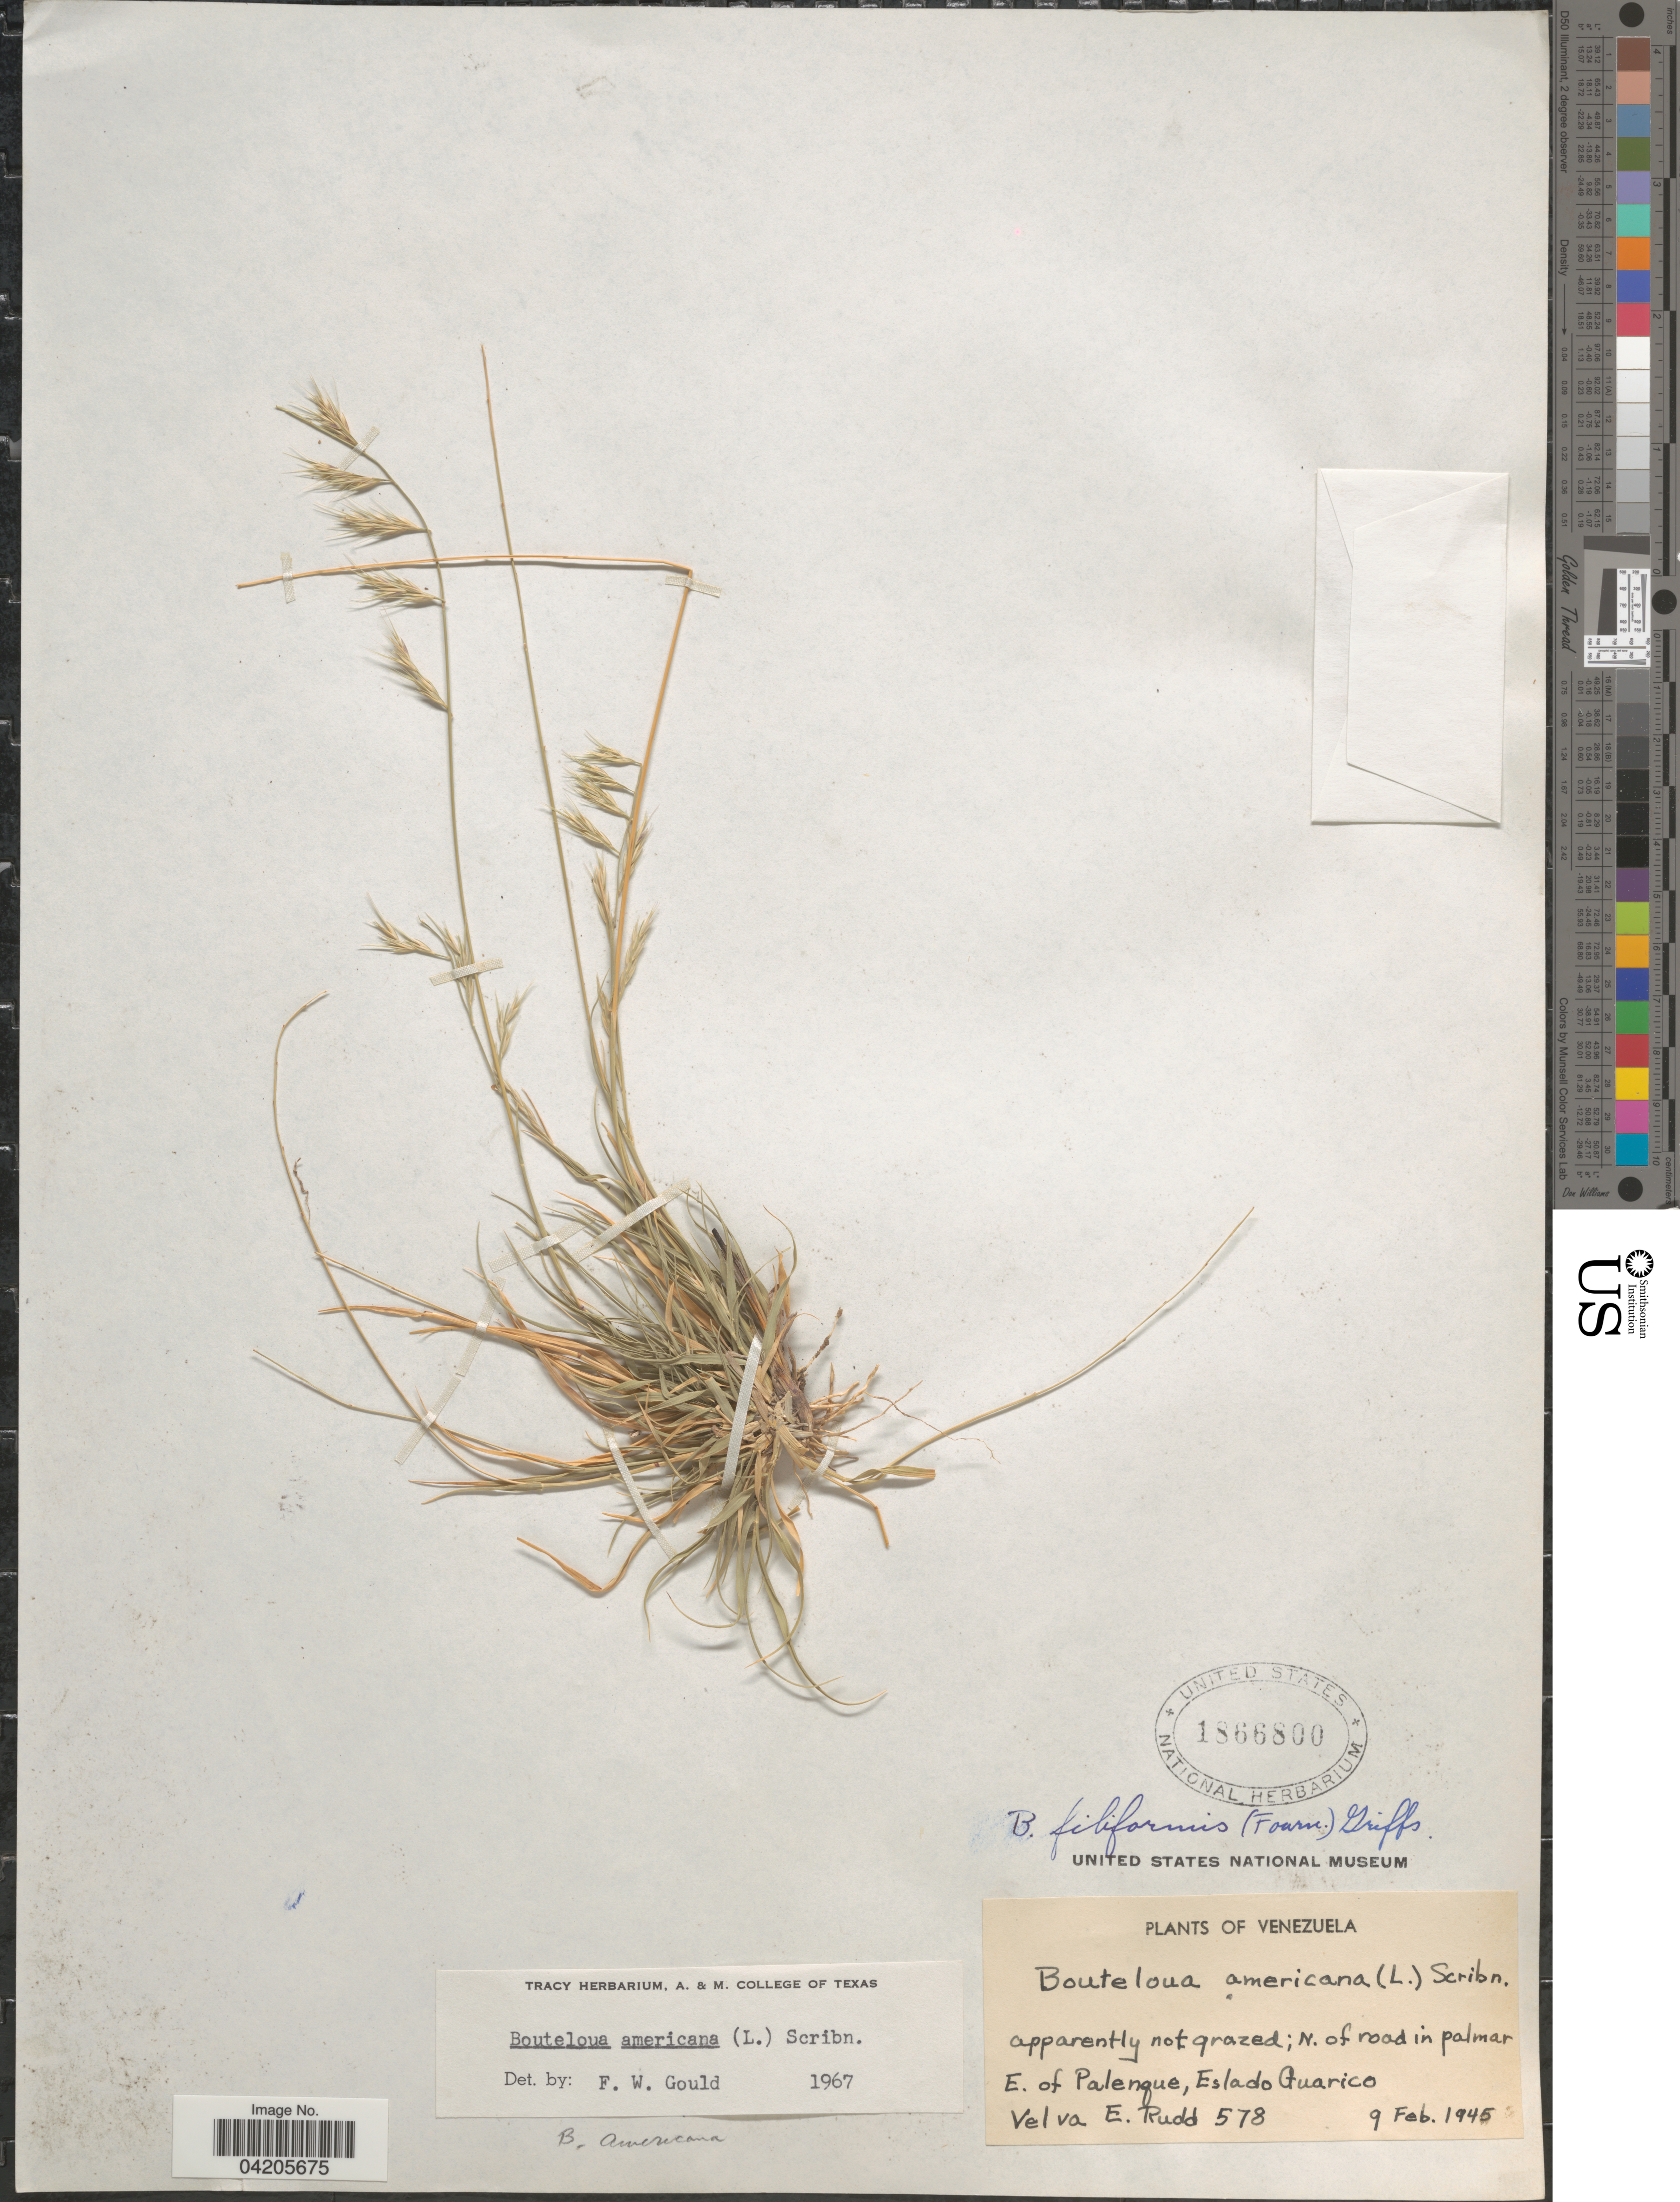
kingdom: Plantae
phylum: Tracheophyta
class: Liliopsida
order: Poales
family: Poaceae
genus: Bouteloua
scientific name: Bouteloua americana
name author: (L.) Scribn.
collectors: V. E. Rudd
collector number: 578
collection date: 1945-02-09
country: Venezuela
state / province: Guarico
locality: E. of Palenque.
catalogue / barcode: US 1866800